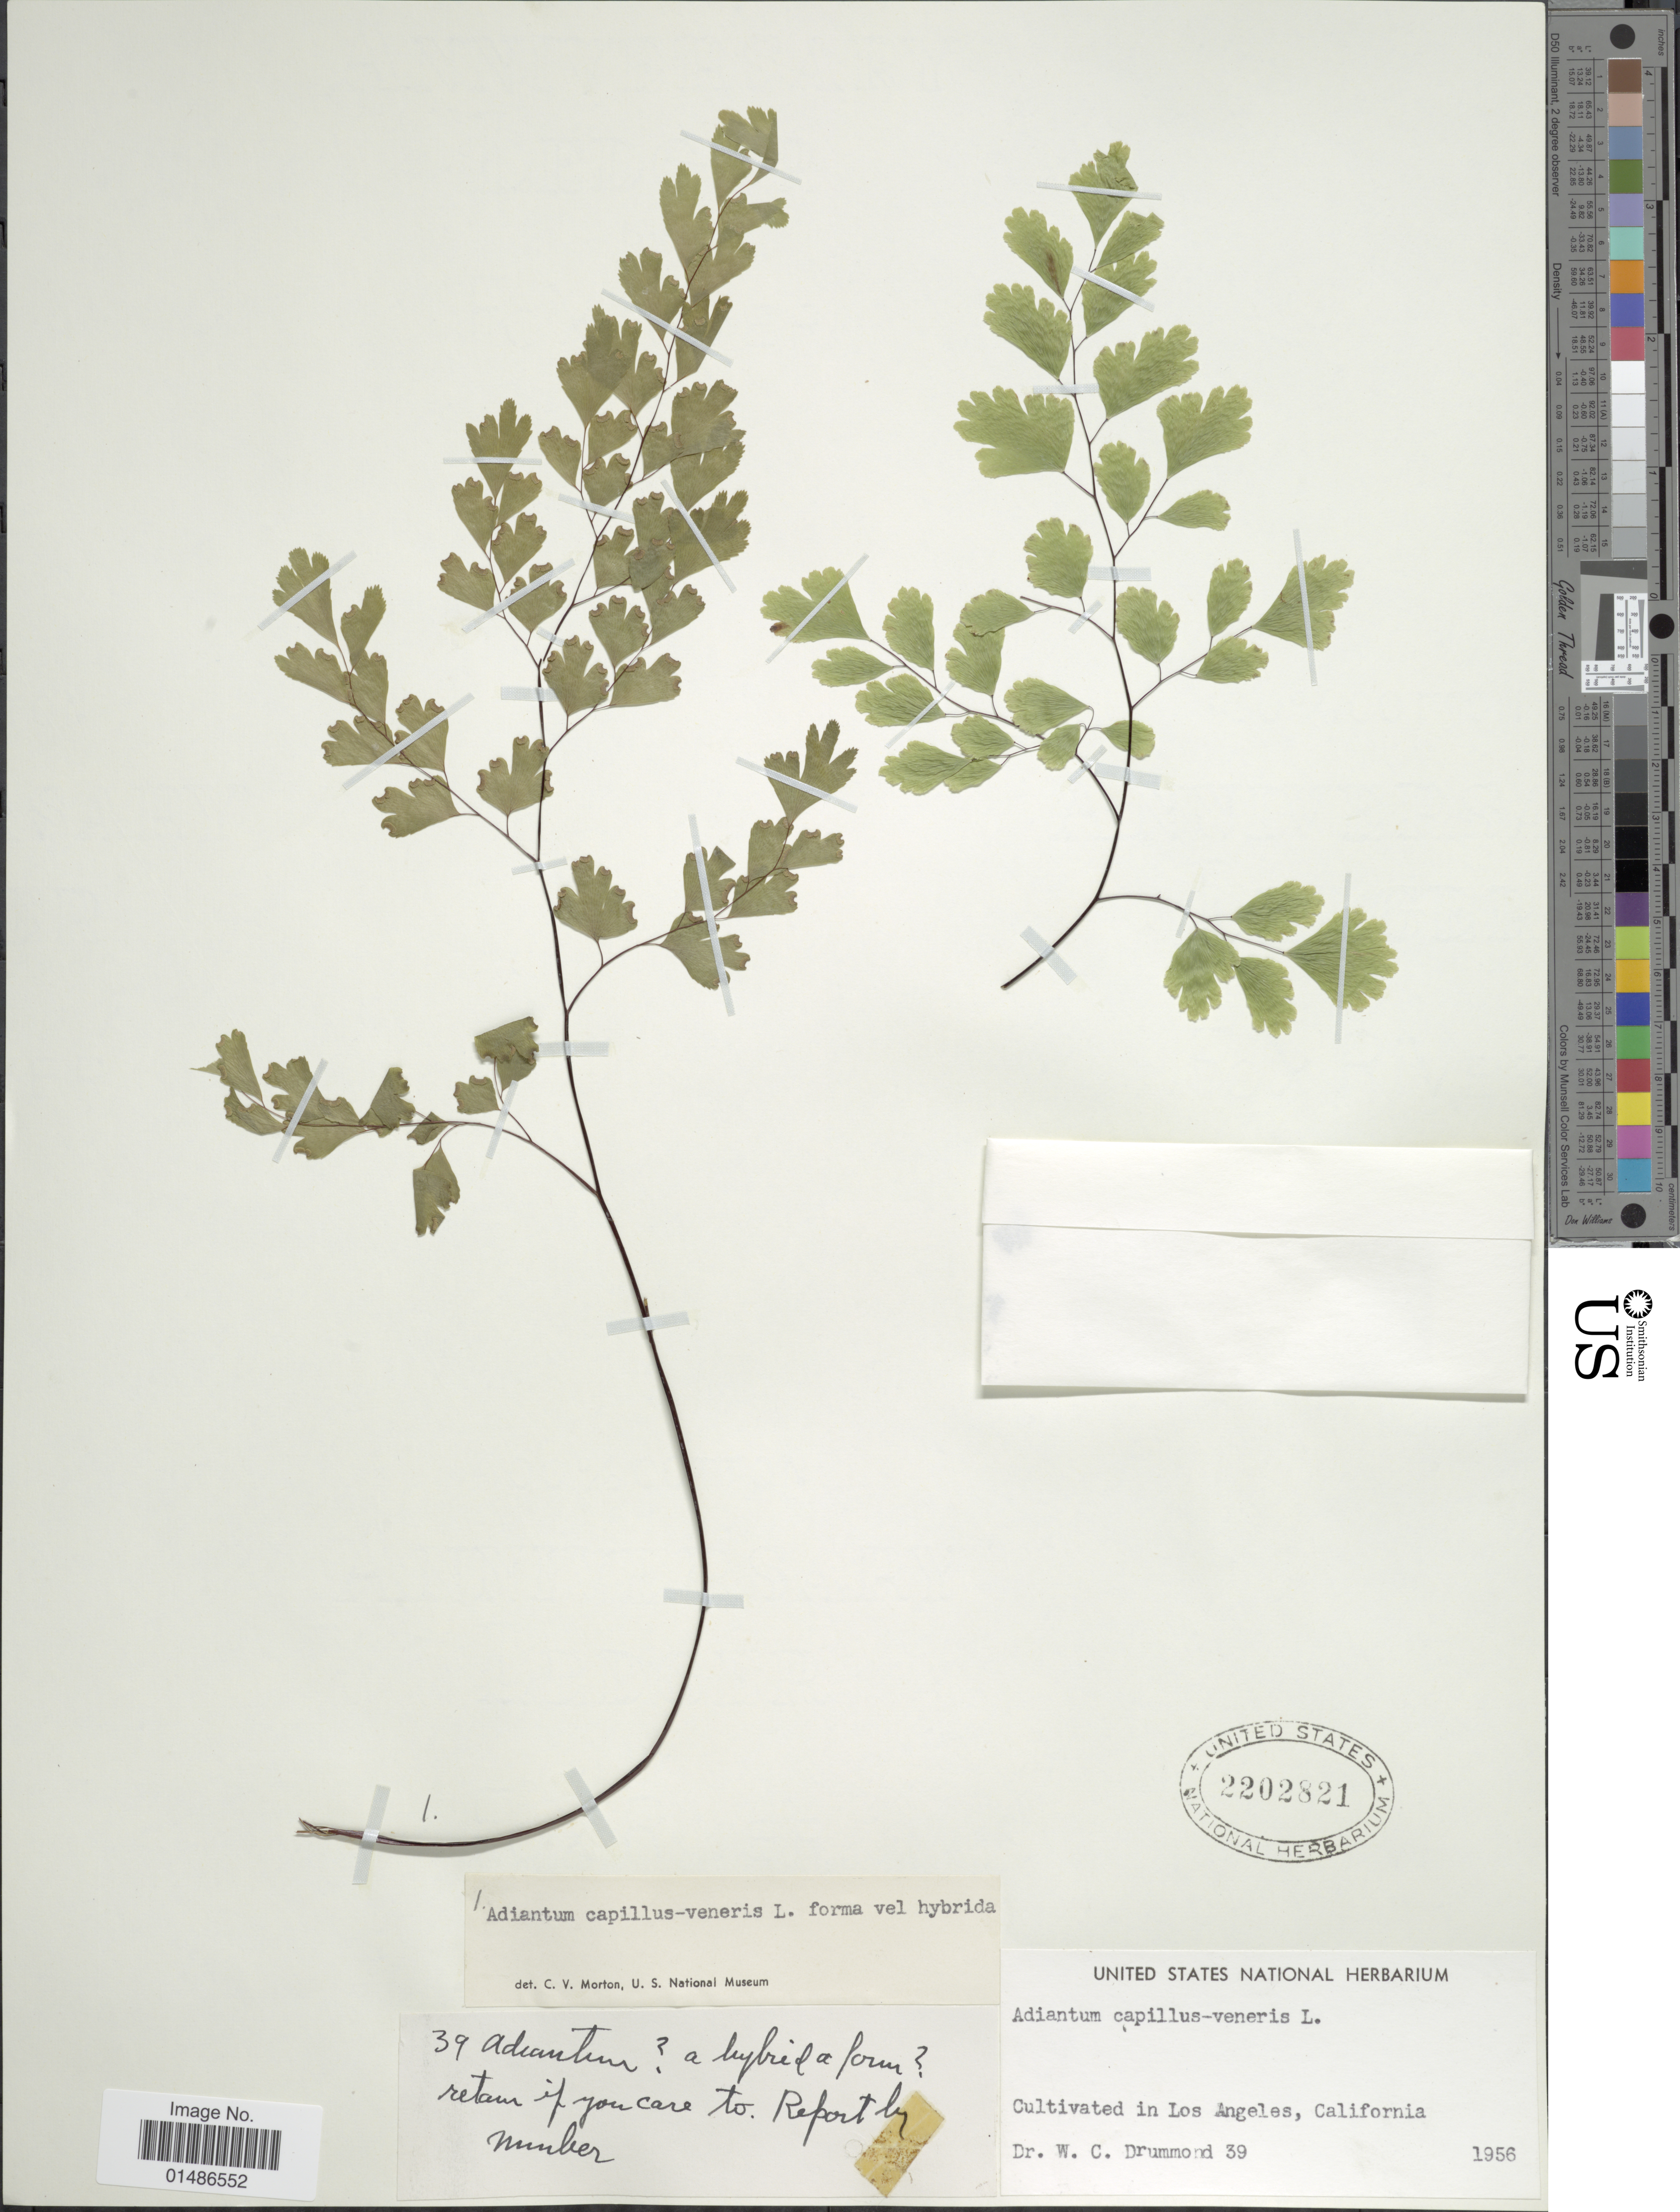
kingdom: Plantae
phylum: Tracheophyta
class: Polypodiopsida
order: Polypodiales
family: Pteridaceae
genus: Adiantum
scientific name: Adiantum capillus-veneris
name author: L.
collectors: W. Drummond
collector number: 39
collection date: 1956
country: United States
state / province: California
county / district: Los Angeles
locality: Cultivated in Los Angeles.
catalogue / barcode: US 2202821